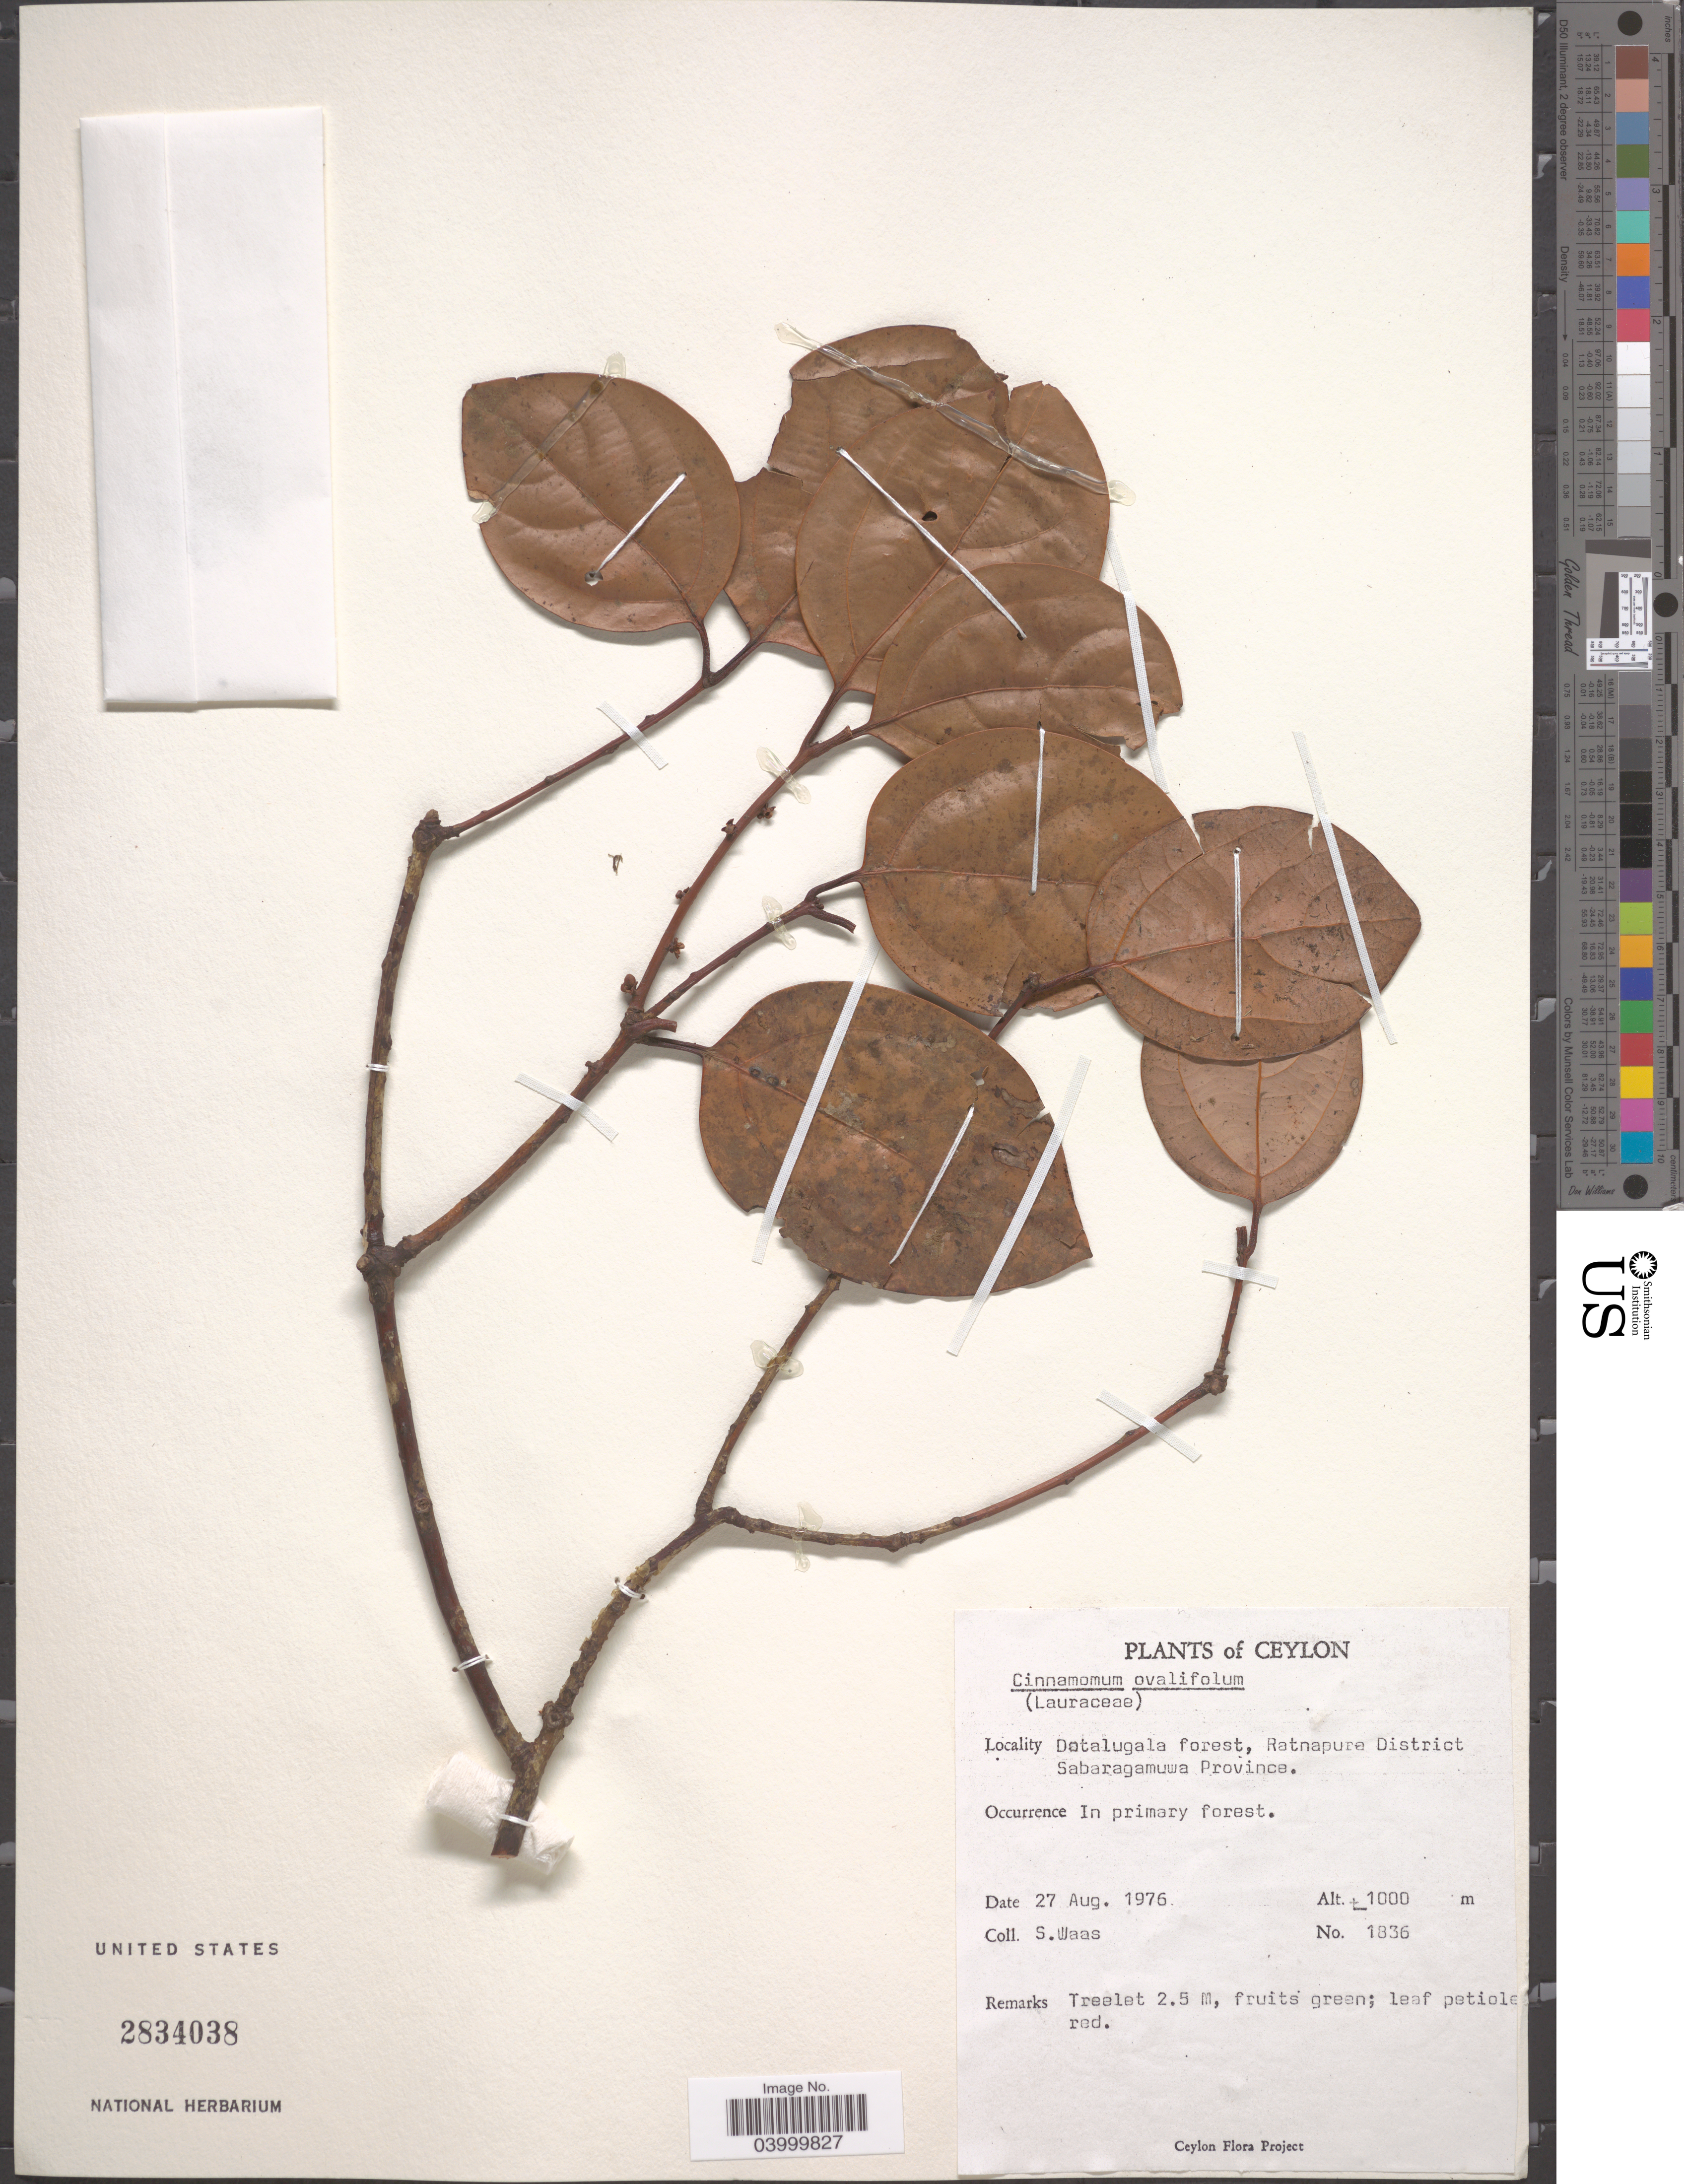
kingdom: Plantae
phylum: Tracheophyta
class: Magnoliopsida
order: Laurales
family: Lauraceae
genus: Cinnamomum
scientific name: Cinnamomum ovalifolium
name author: Wight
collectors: S. Waas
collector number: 1836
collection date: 1976-08-27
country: Sri Lanka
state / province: Sabaragamuwa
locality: Ceylon. Datalugala forest, Ratnapura District.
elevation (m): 1000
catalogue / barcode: US 2834038